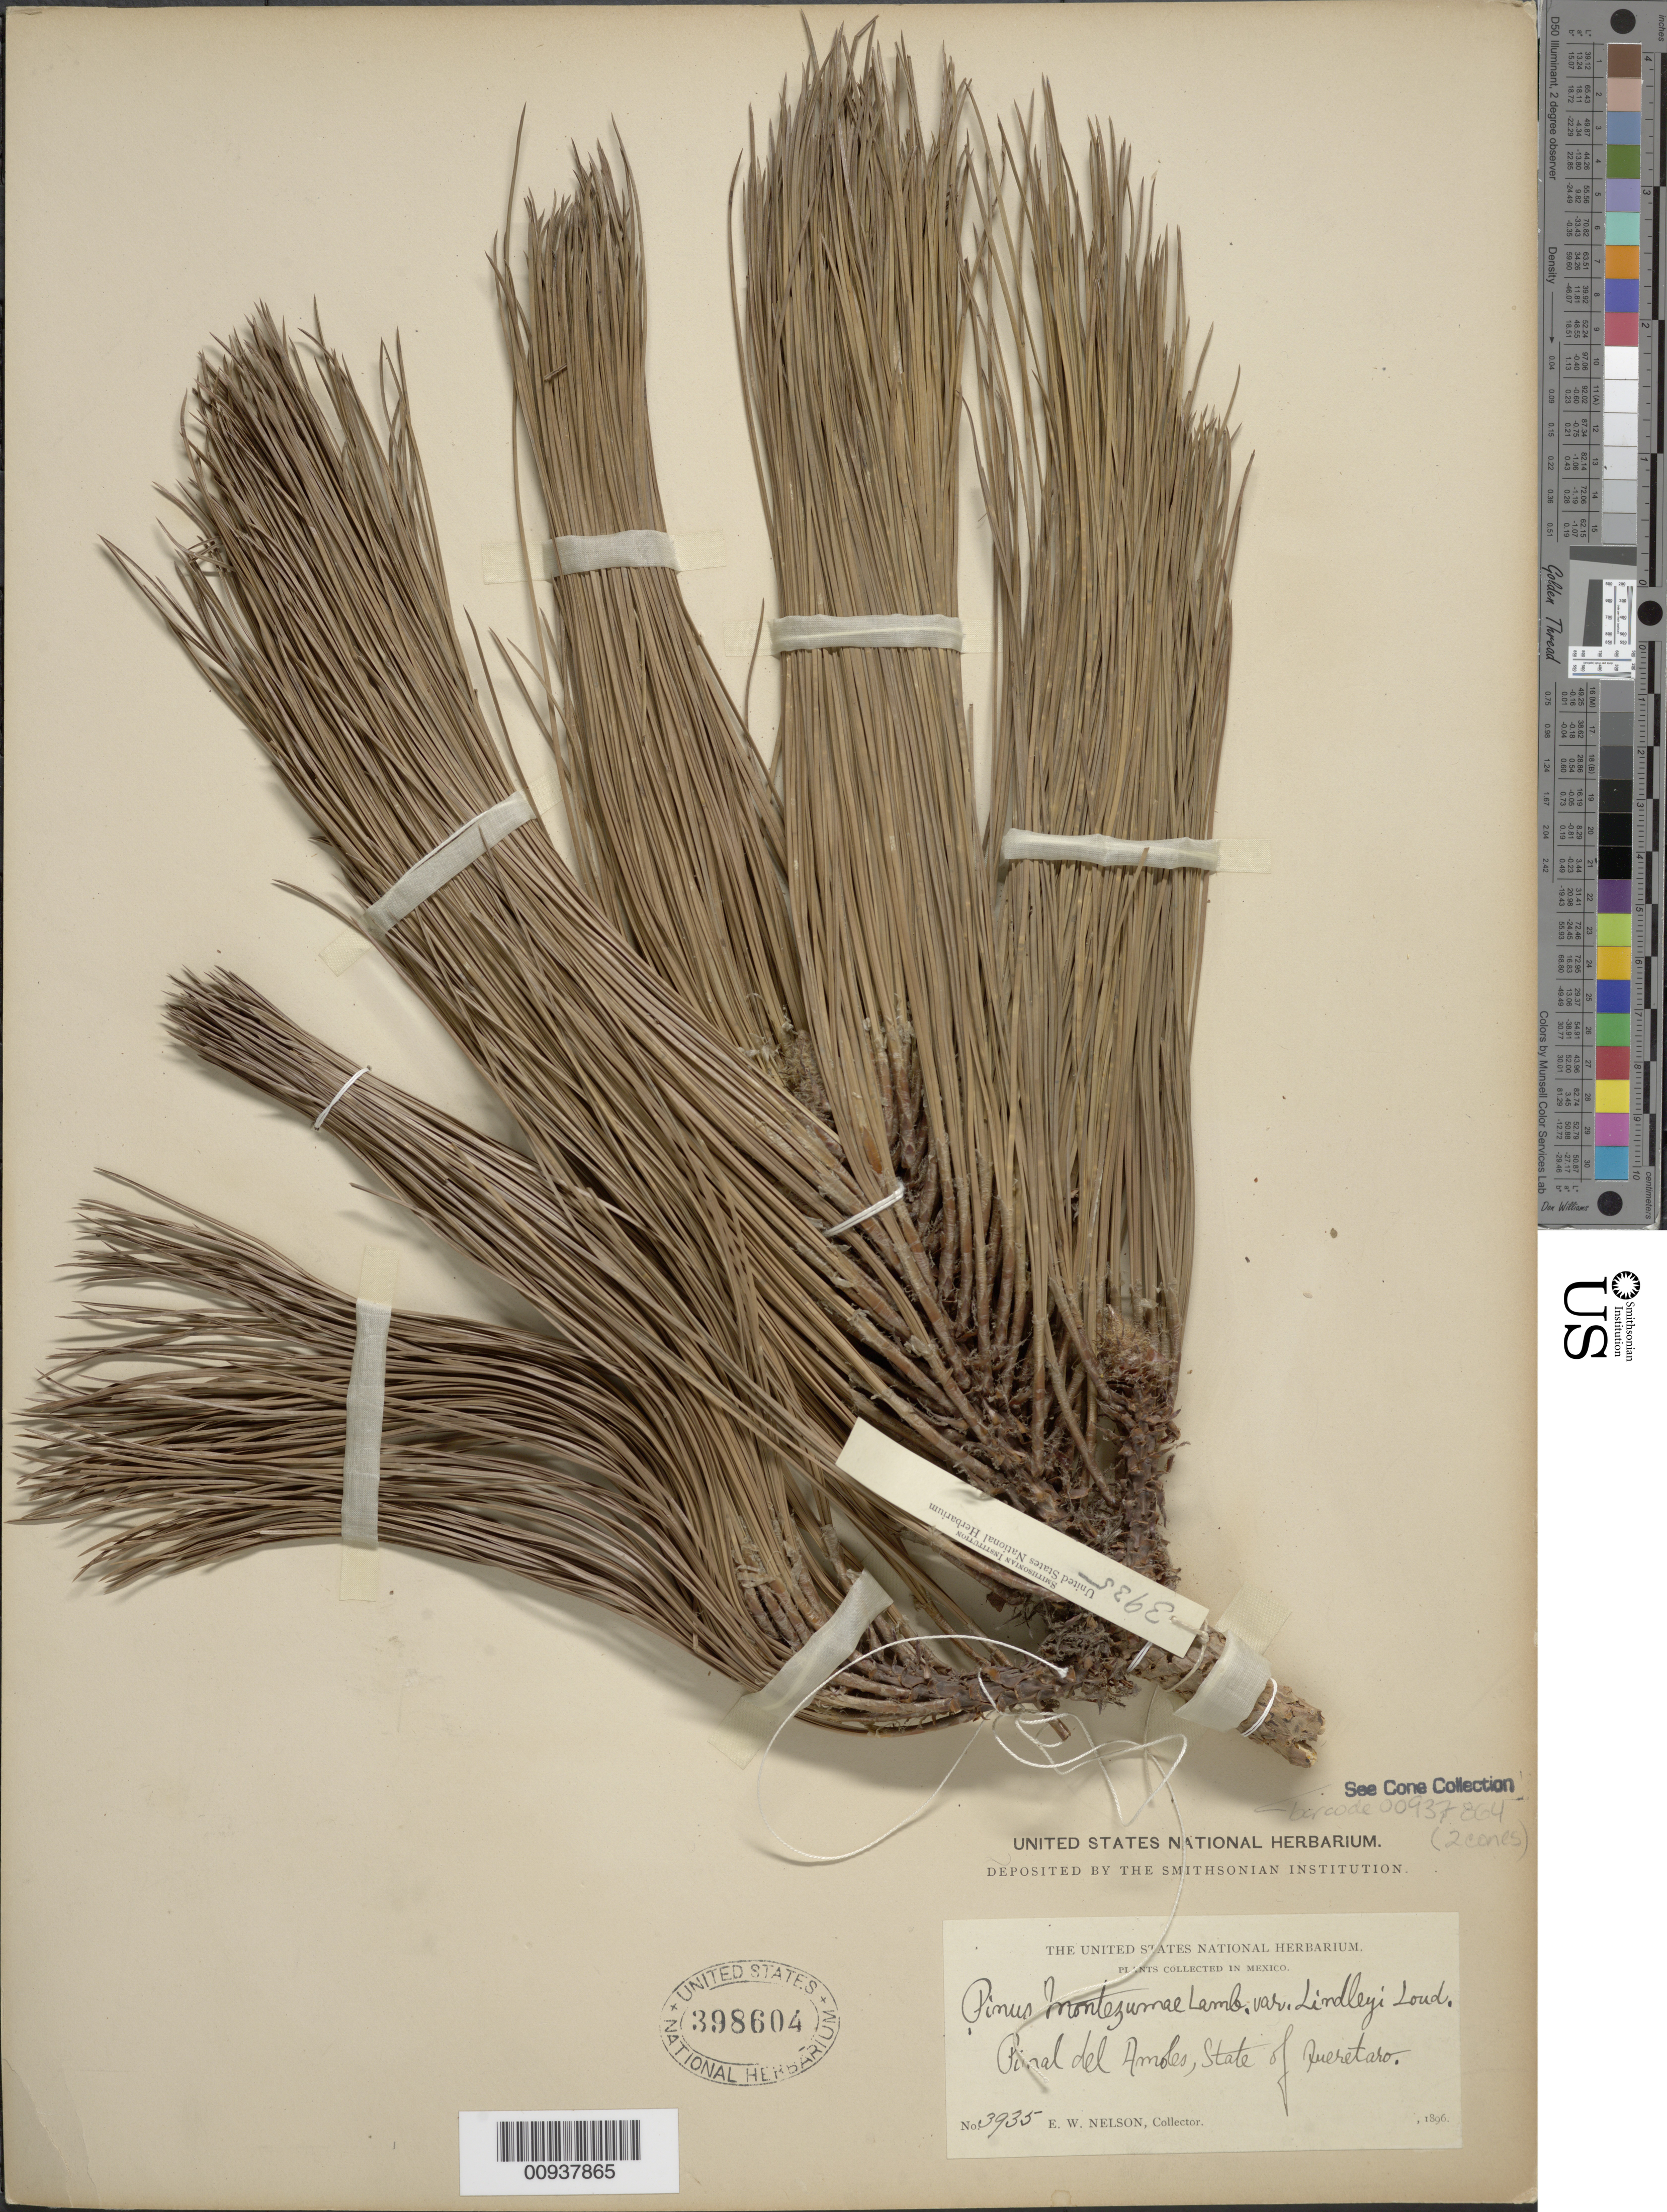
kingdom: Plantae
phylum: Tracheophyta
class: Pinopsida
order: Pinales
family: Pinaceae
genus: Pinus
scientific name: Pinus montezumae var. lindleyi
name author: Loudon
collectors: E. W. Nelson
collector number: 3935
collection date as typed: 1896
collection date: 1896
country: Mexico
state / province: Querétaro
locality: Pinal de Amoles.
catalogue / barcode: US 398604